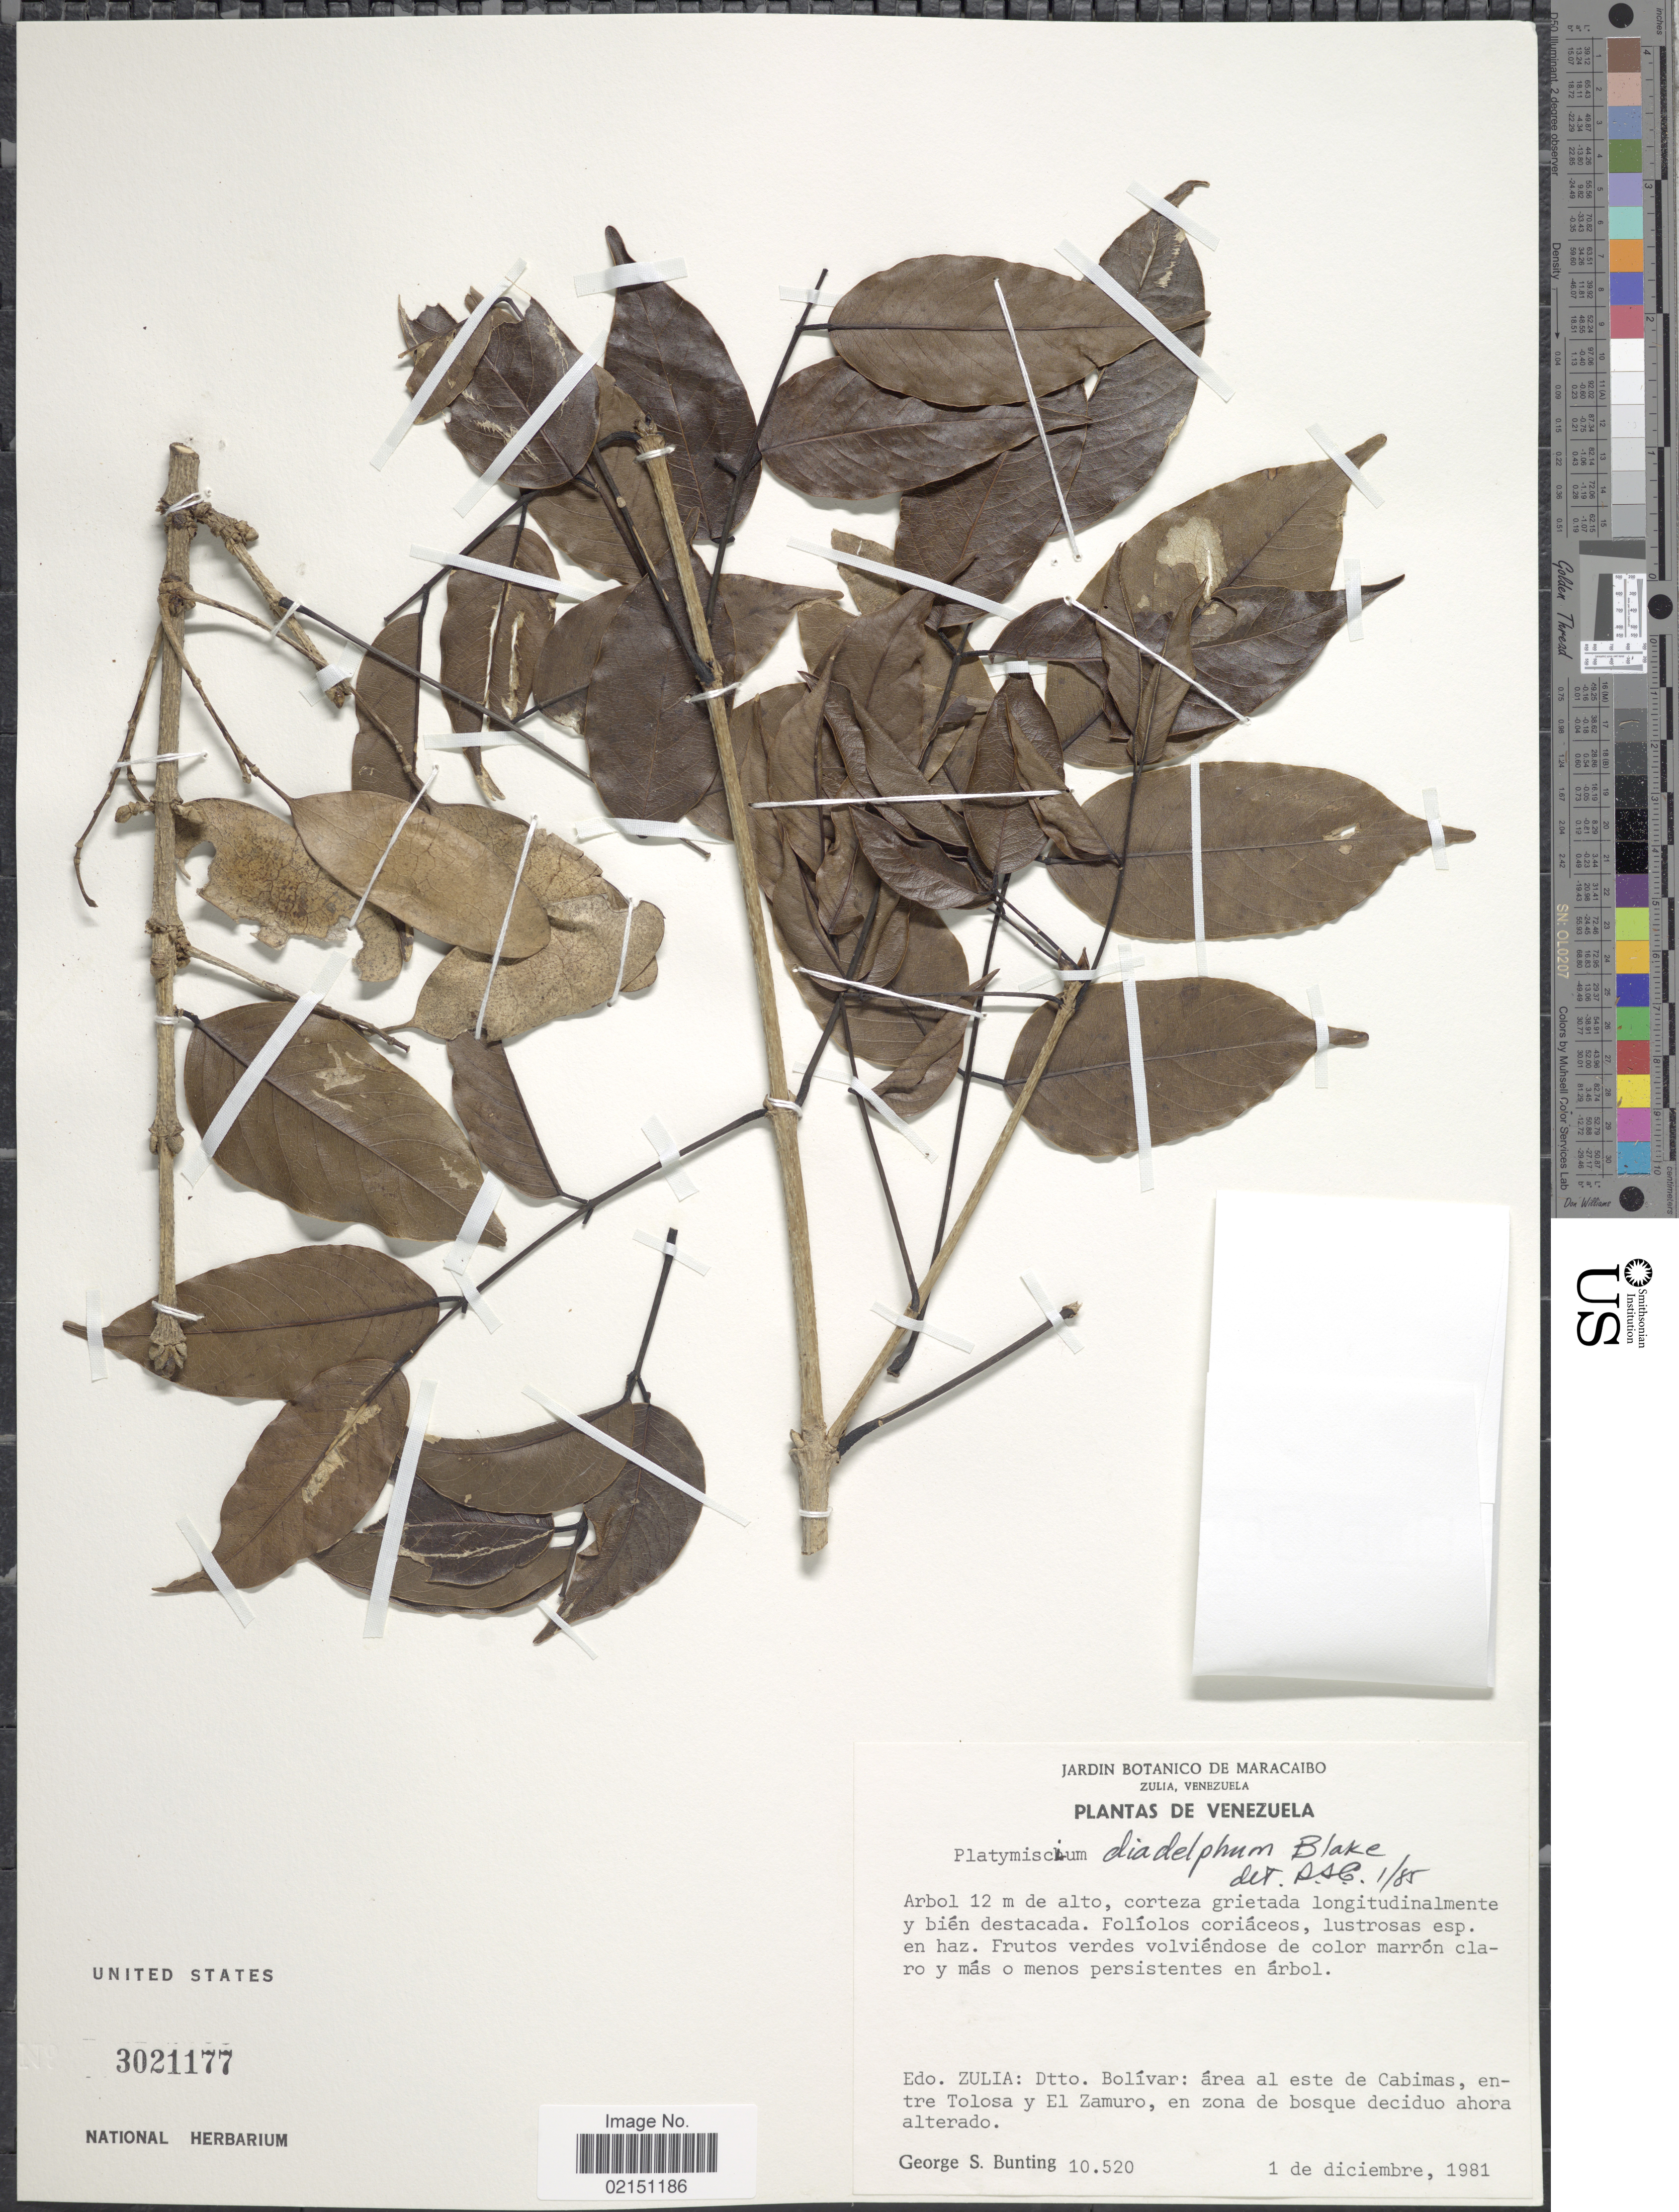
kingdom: Plantae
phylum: Tracheophyta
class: Magnoliopsida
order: Fabales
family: Fabaceae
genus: Platymiscium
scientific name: Platymiscium pinnatum var. diadelphum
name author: (S.F. Blake) Klitg.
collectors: G. S. Bunting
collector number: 10520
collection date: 1981-12-01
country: Venezuela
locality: Edo. Zulia: Dtto. Bolivar: area al este de Cabimas, entre Tolosa y El Zamuro, en zona de bosque deciduo ahora alterado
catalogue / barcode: US 3021177